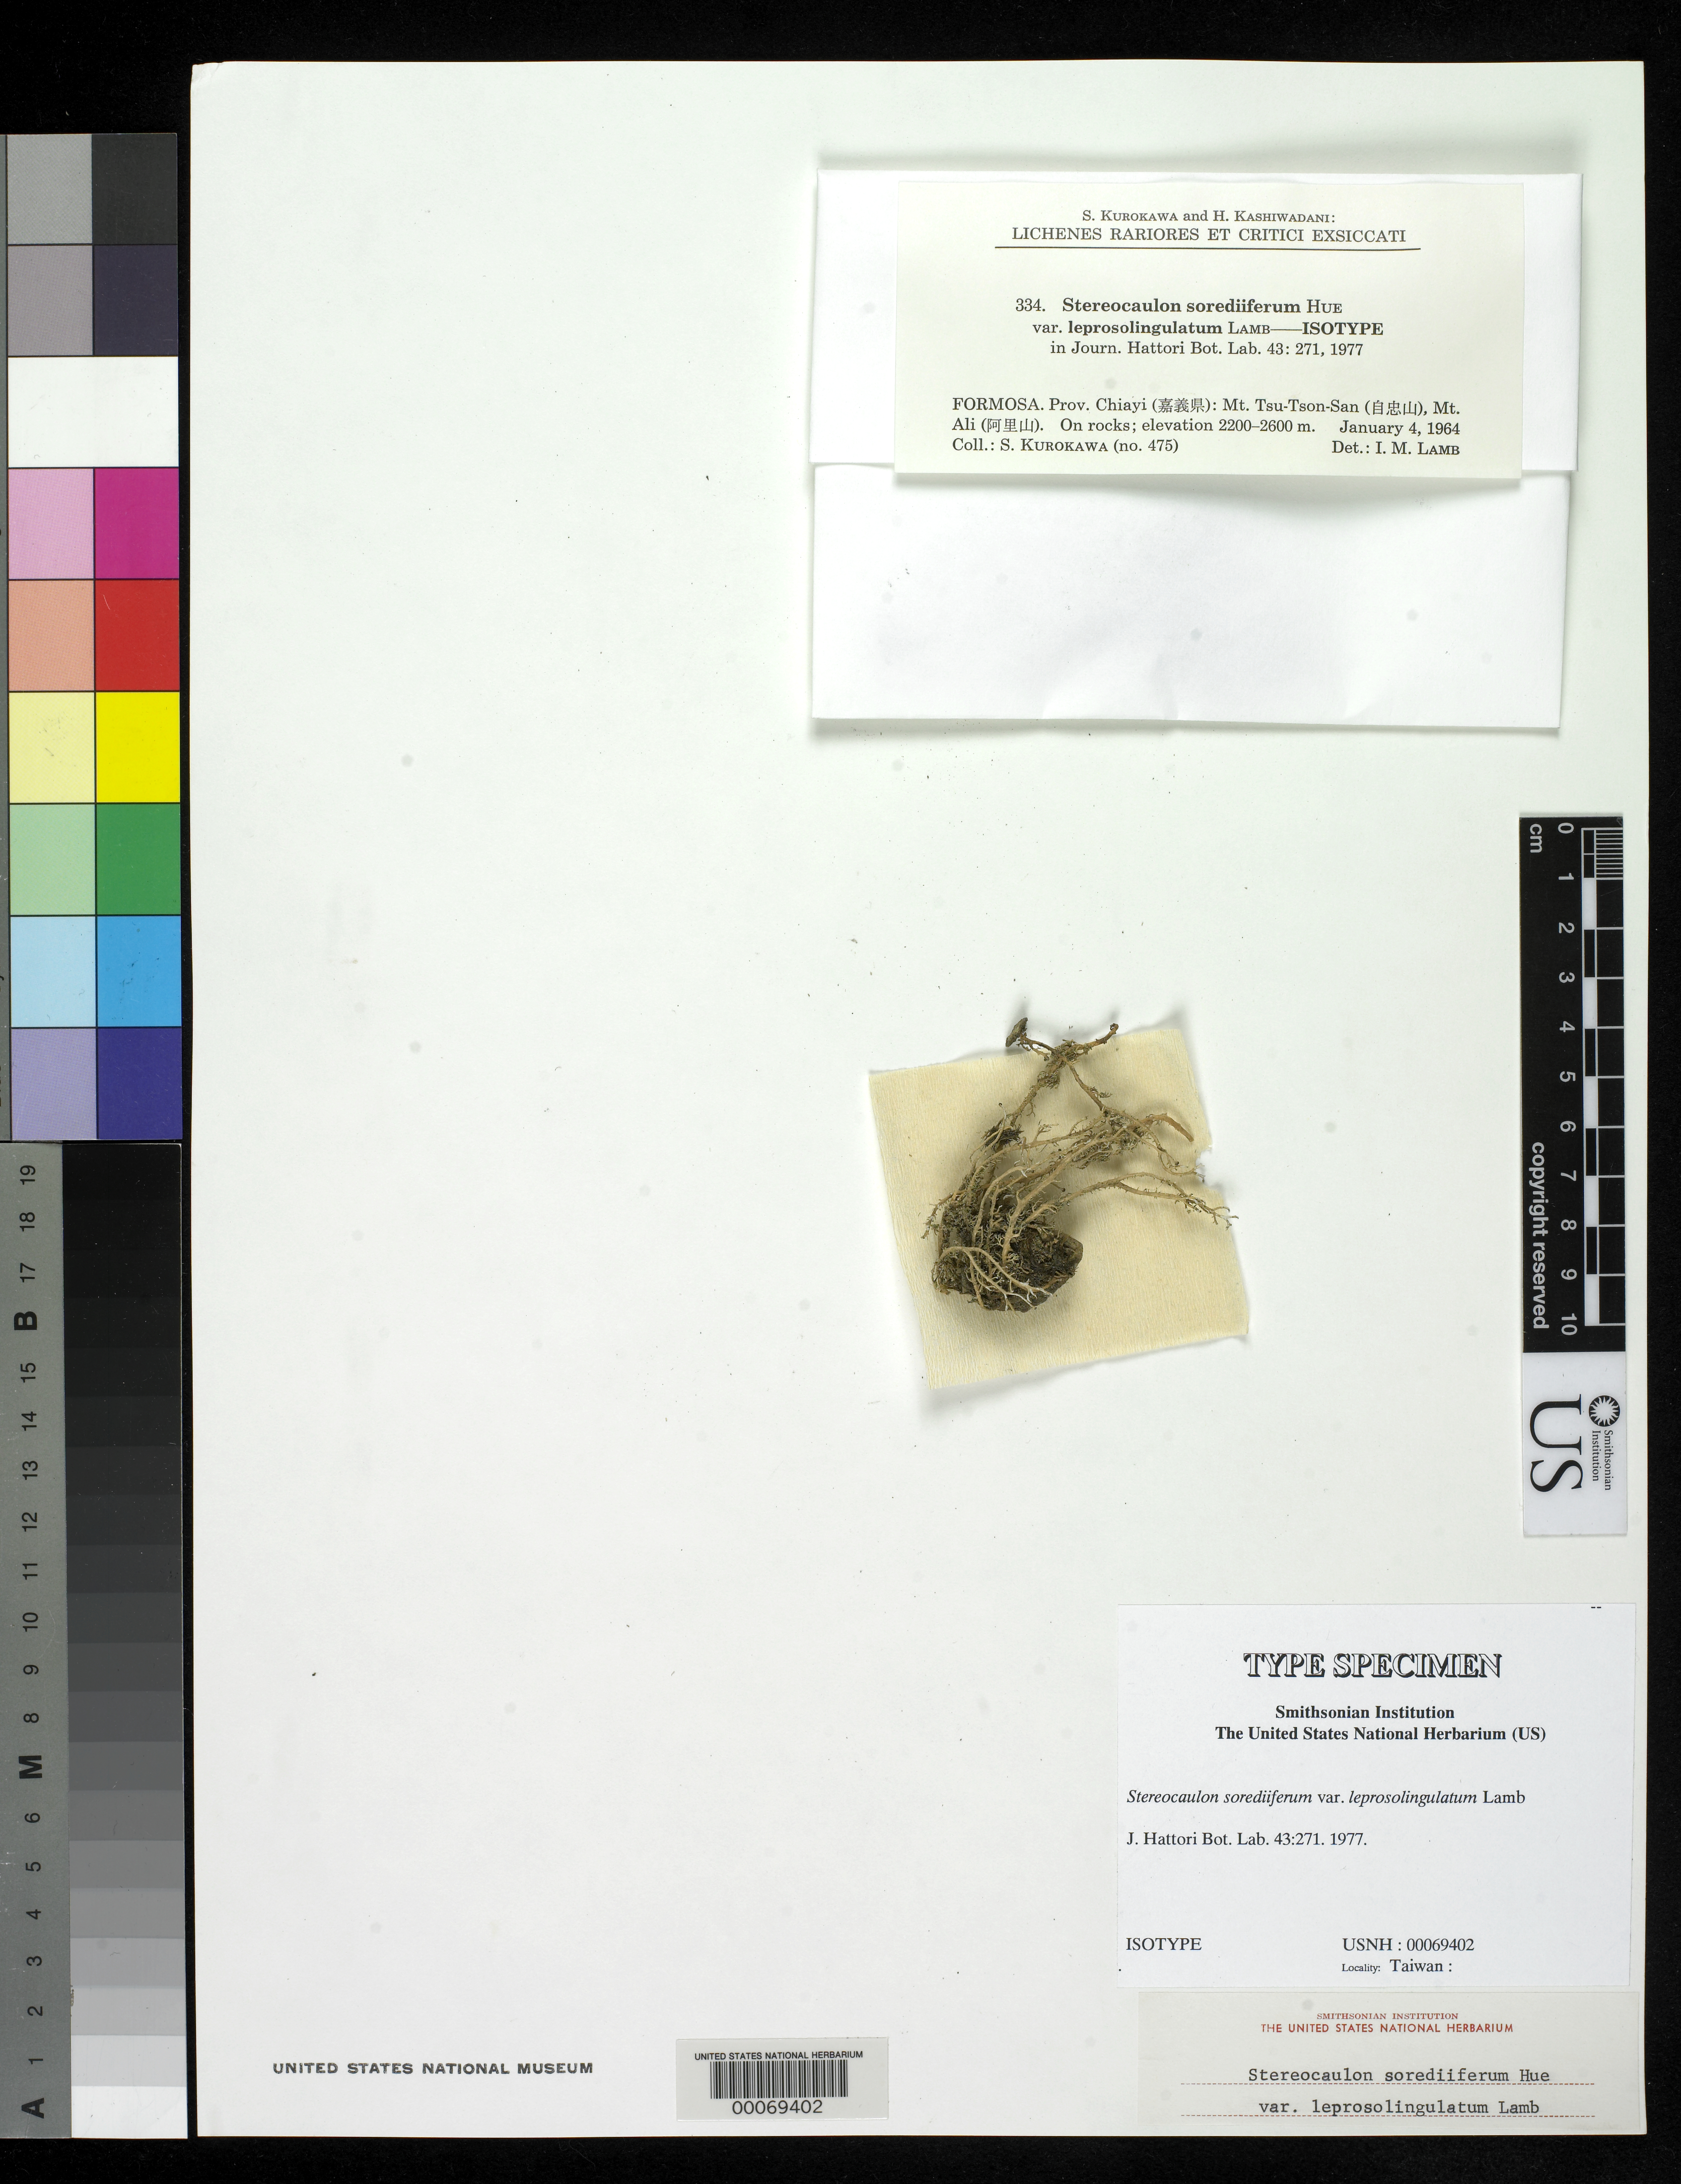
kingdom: Fungi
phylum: Ascomycota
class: Lecanoromycetes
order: Lecanorales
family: Stereocaulaceae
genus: Stereocaulon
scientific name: Stereocaulon sorediiferum var. leprosolingulatum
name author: I.M. Lamb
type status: Isotype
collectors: S. Kurokawa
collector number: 475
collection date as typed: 04 Jan 1964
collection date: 1964-01-04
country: Taiwan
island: Taiwan [Formosa]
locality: Mt. Tsu-tson-san, Mt. Ali.